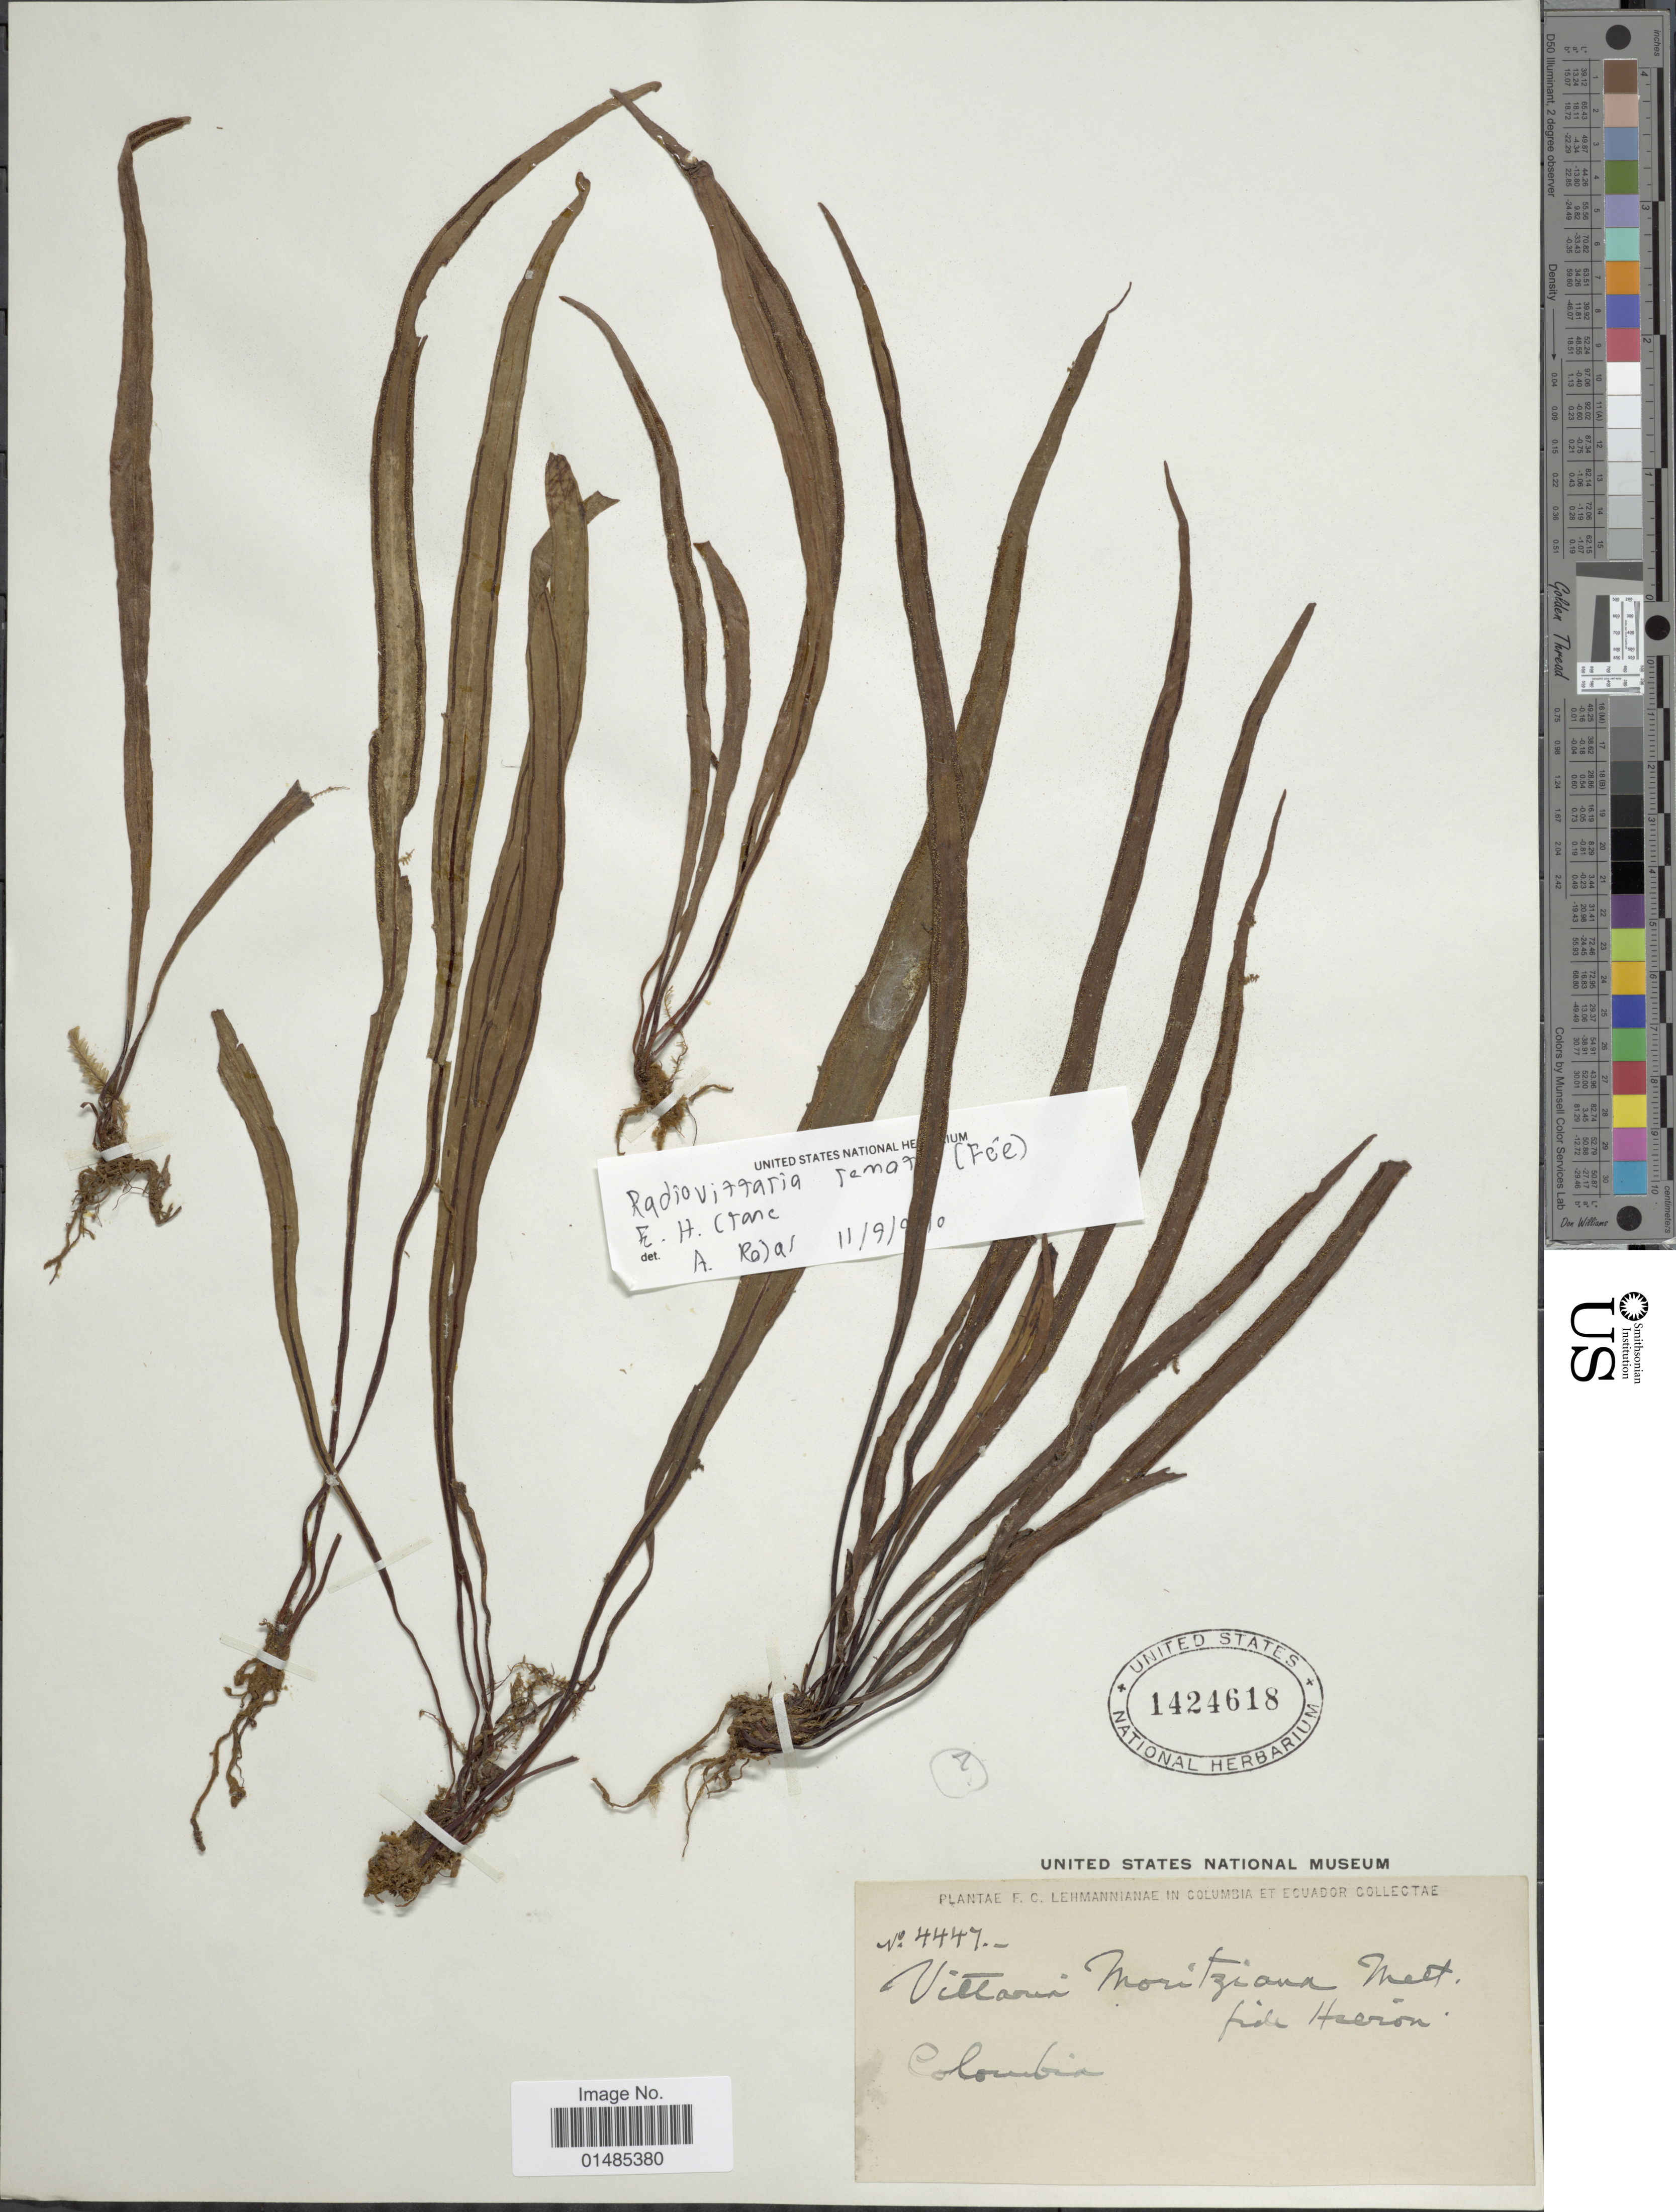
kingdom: Plantae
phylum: Tracheophyta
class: Polypodiopsida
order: Polypodiales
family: Pteridaceae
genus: Radiovittaria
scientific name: Radiovittaria remota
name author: (Fée) E.H. Crane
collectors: -. Lehmann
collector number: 4447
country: Colombia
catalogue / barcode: US 1424618